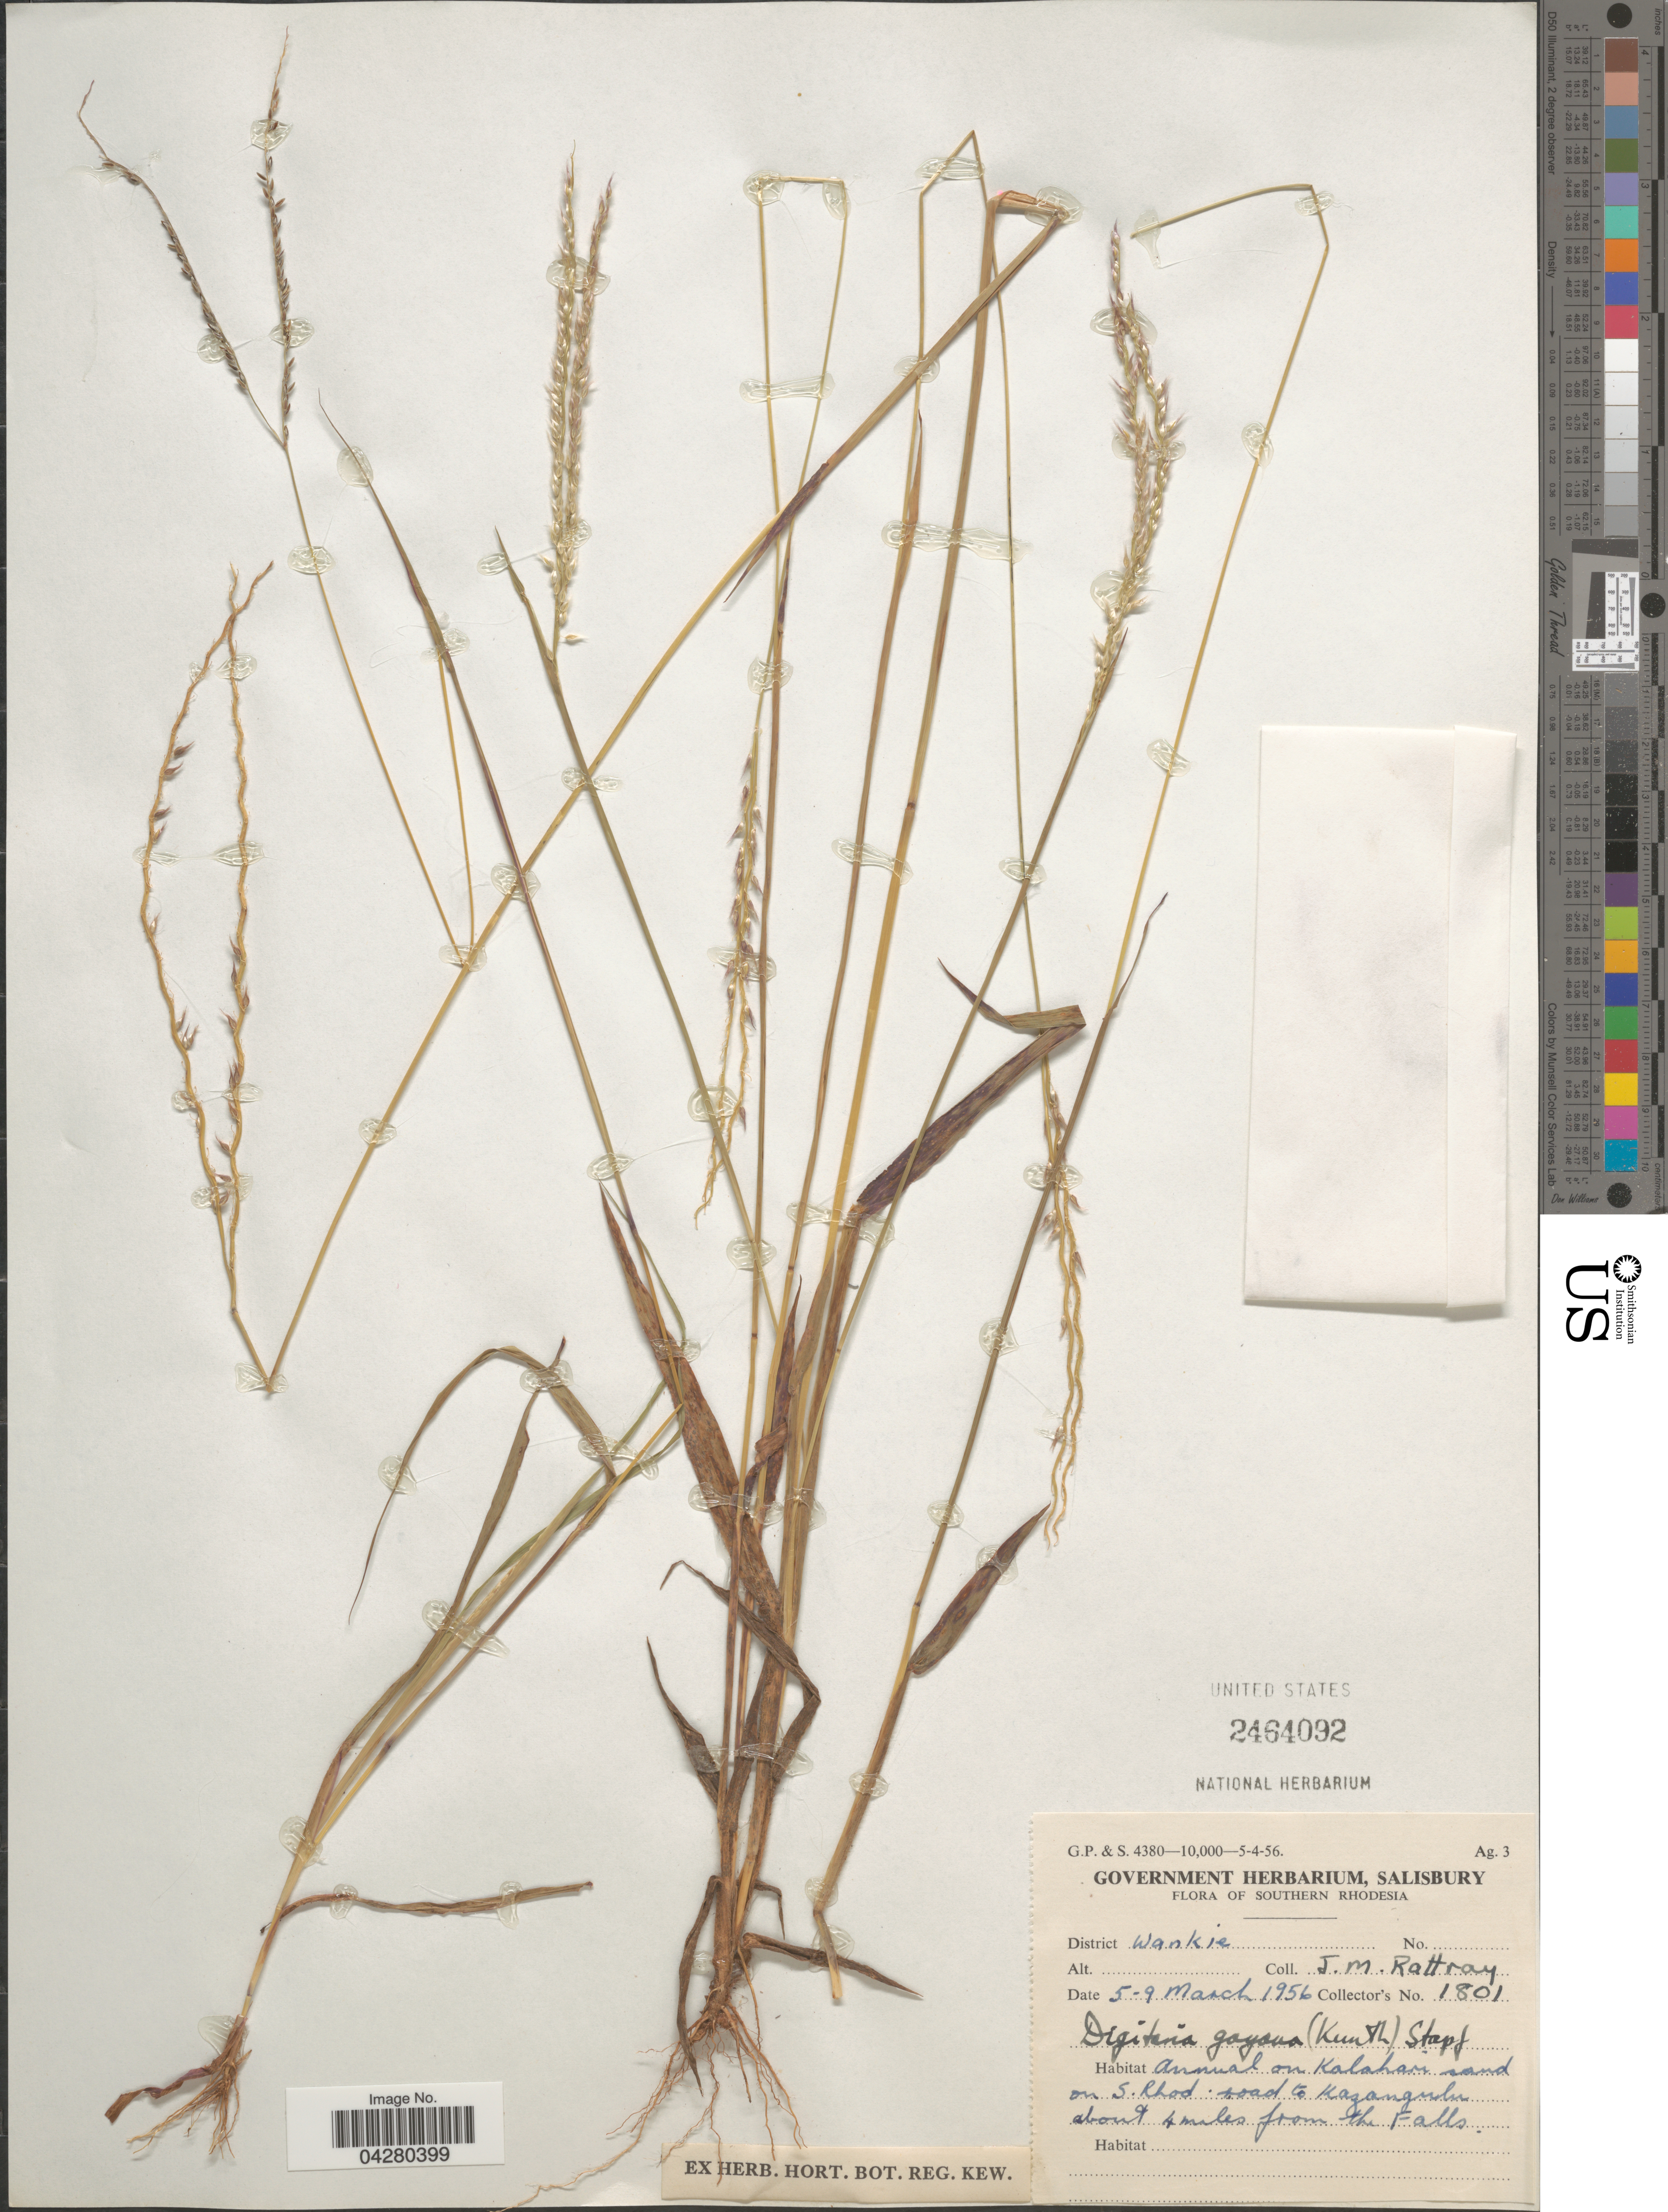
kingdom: Plantae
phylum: Tracheophyta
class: Liliopsida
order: Poales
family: Poaceae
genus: Digitaria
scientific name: Digitaria gayana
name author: (Kunth) Stapf ex A. Chev.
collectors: J. Rattray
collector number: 1801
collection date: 1956-03-05/1956-03-09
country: Zimbabwe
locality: Southern Rhodesia. District Wankie. Annual on Kalahari sand on S. Rhod. road to Kazangulu about 4 miles from the Falls.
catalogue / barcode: US 2464092